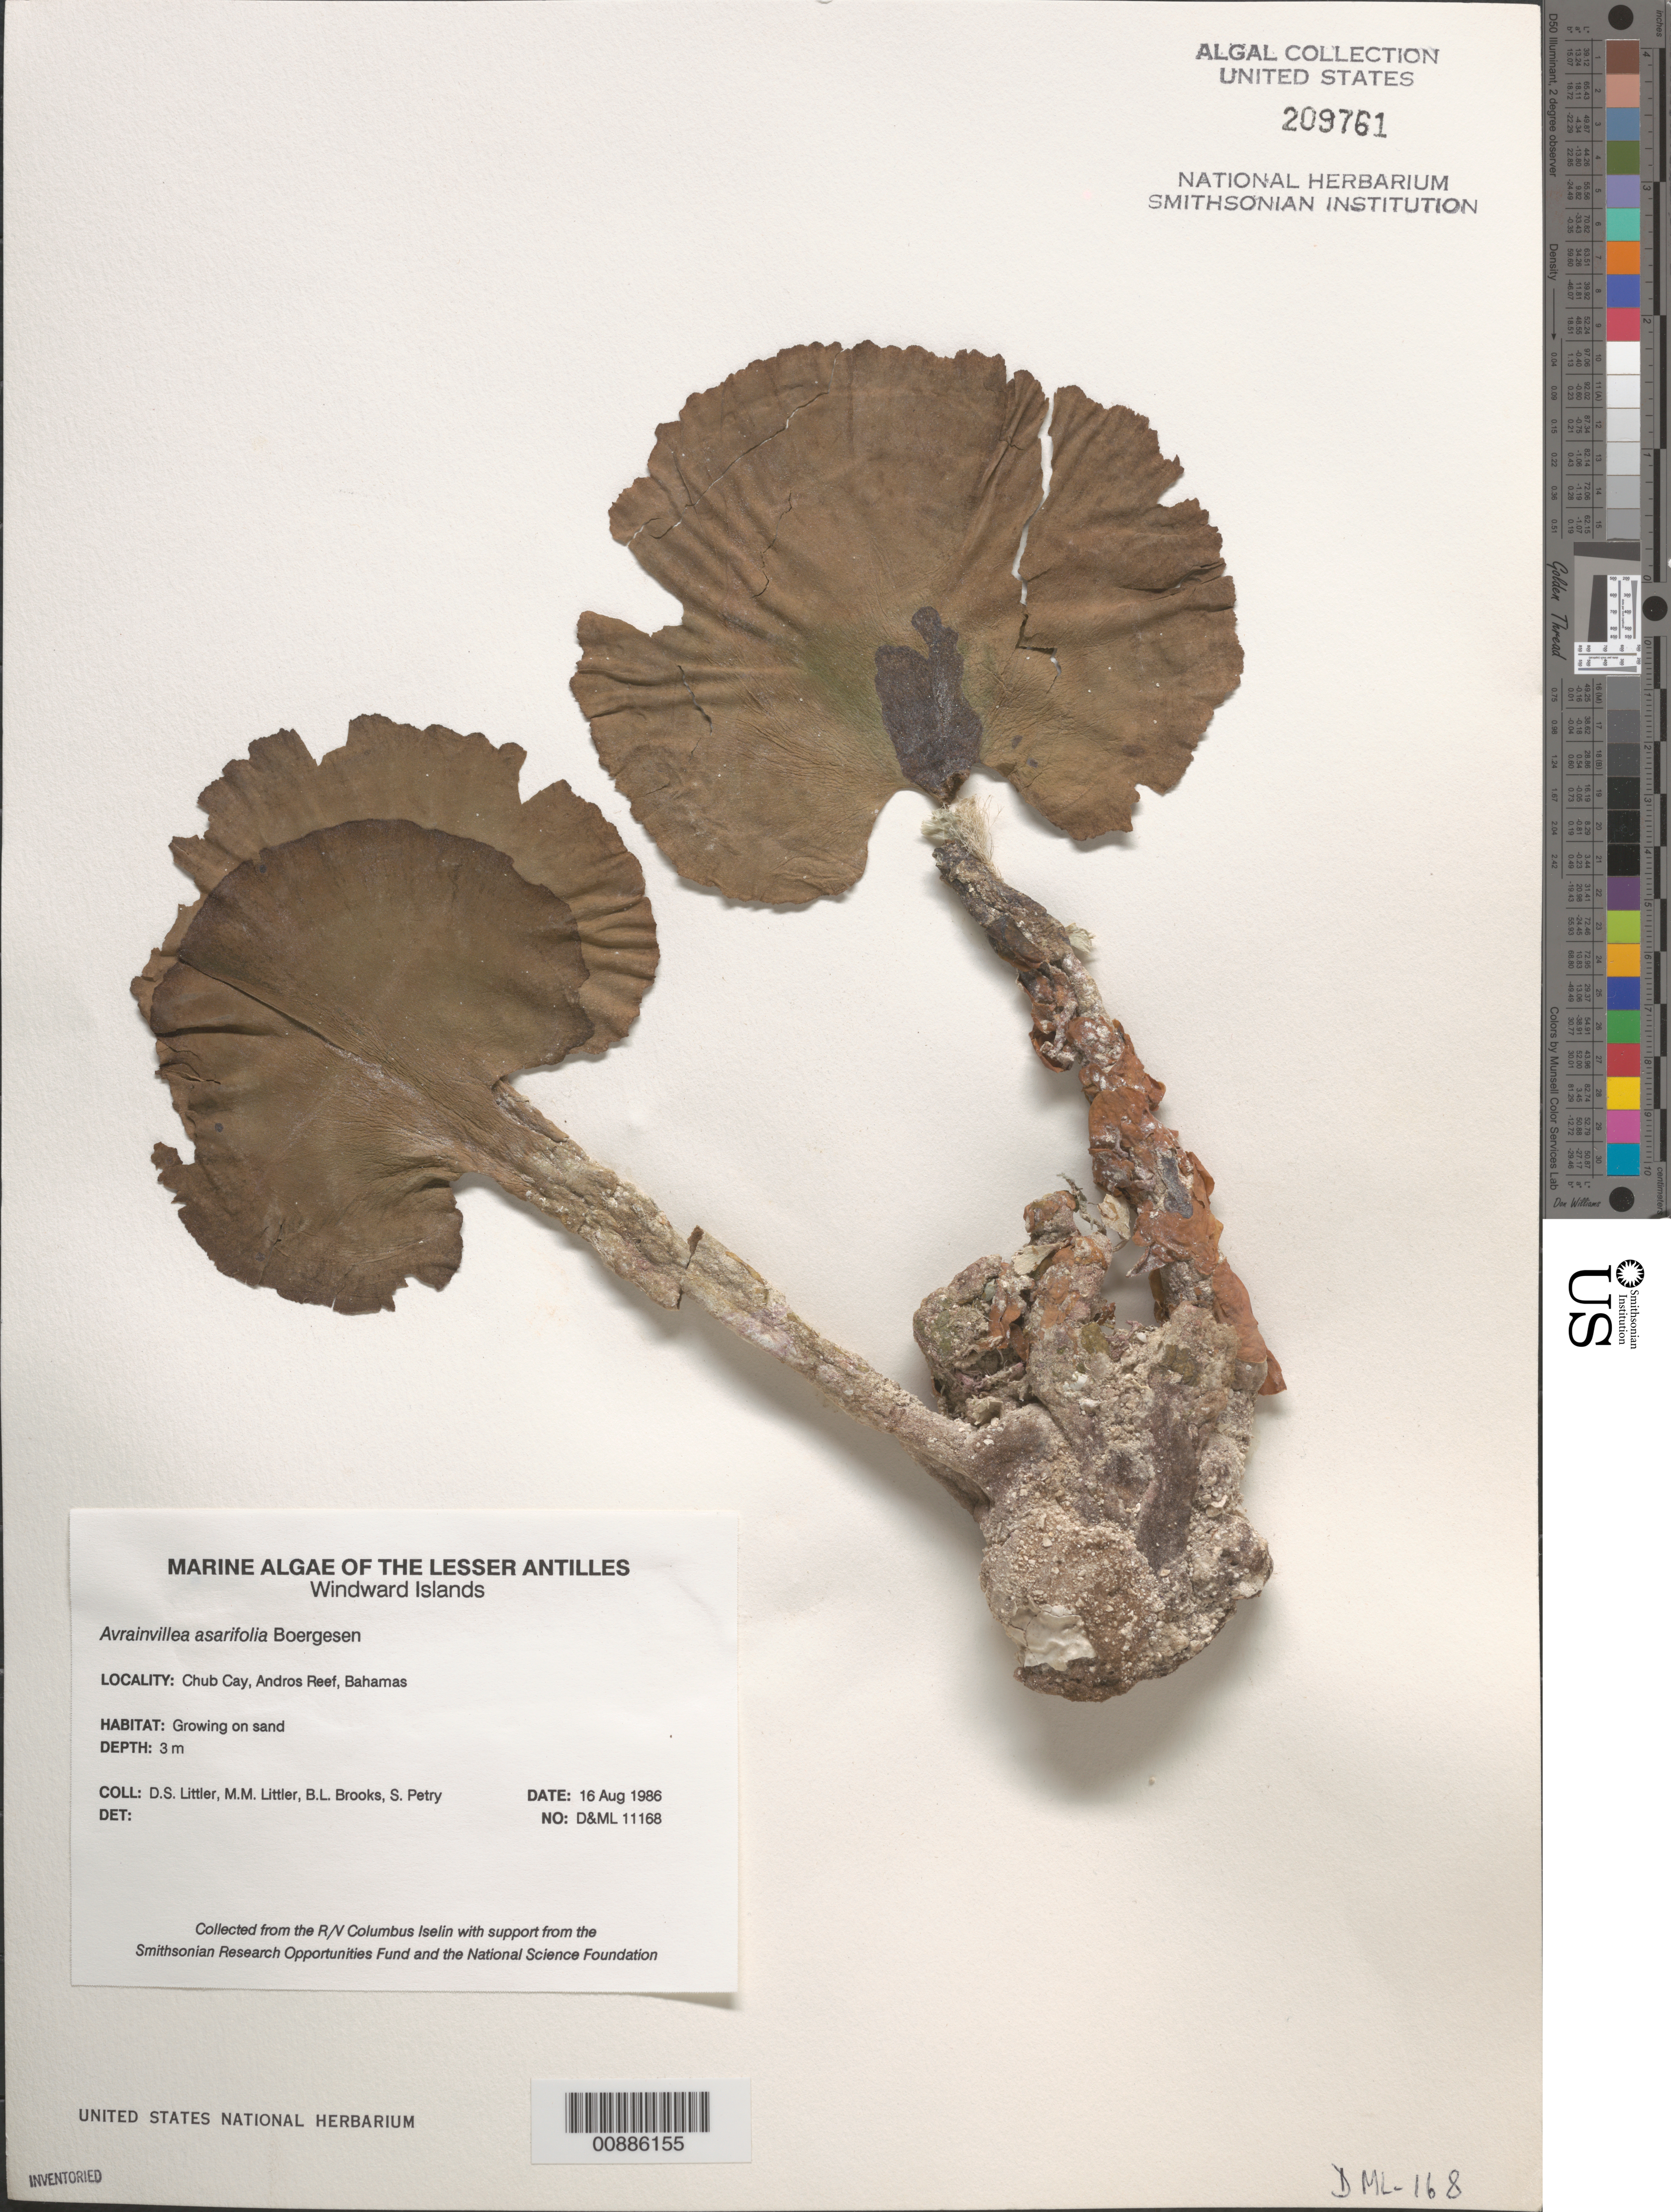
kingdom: Plantae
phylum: Chlorophyta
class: Ulvophyceae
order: Bryopsidales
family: Dichotomosiphonaceae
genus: Avrainvillea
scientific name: Avrainvillea asarifolia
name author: Børgesen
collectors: D. S. Littler, M. M. Littler, B. Brooks & S. Petry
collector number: D&ML 11168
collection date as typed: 16 Aug 1986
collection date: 1986-08-16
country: Bahamas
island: Chub Cay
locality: Andros Reef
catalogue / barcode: US 209761